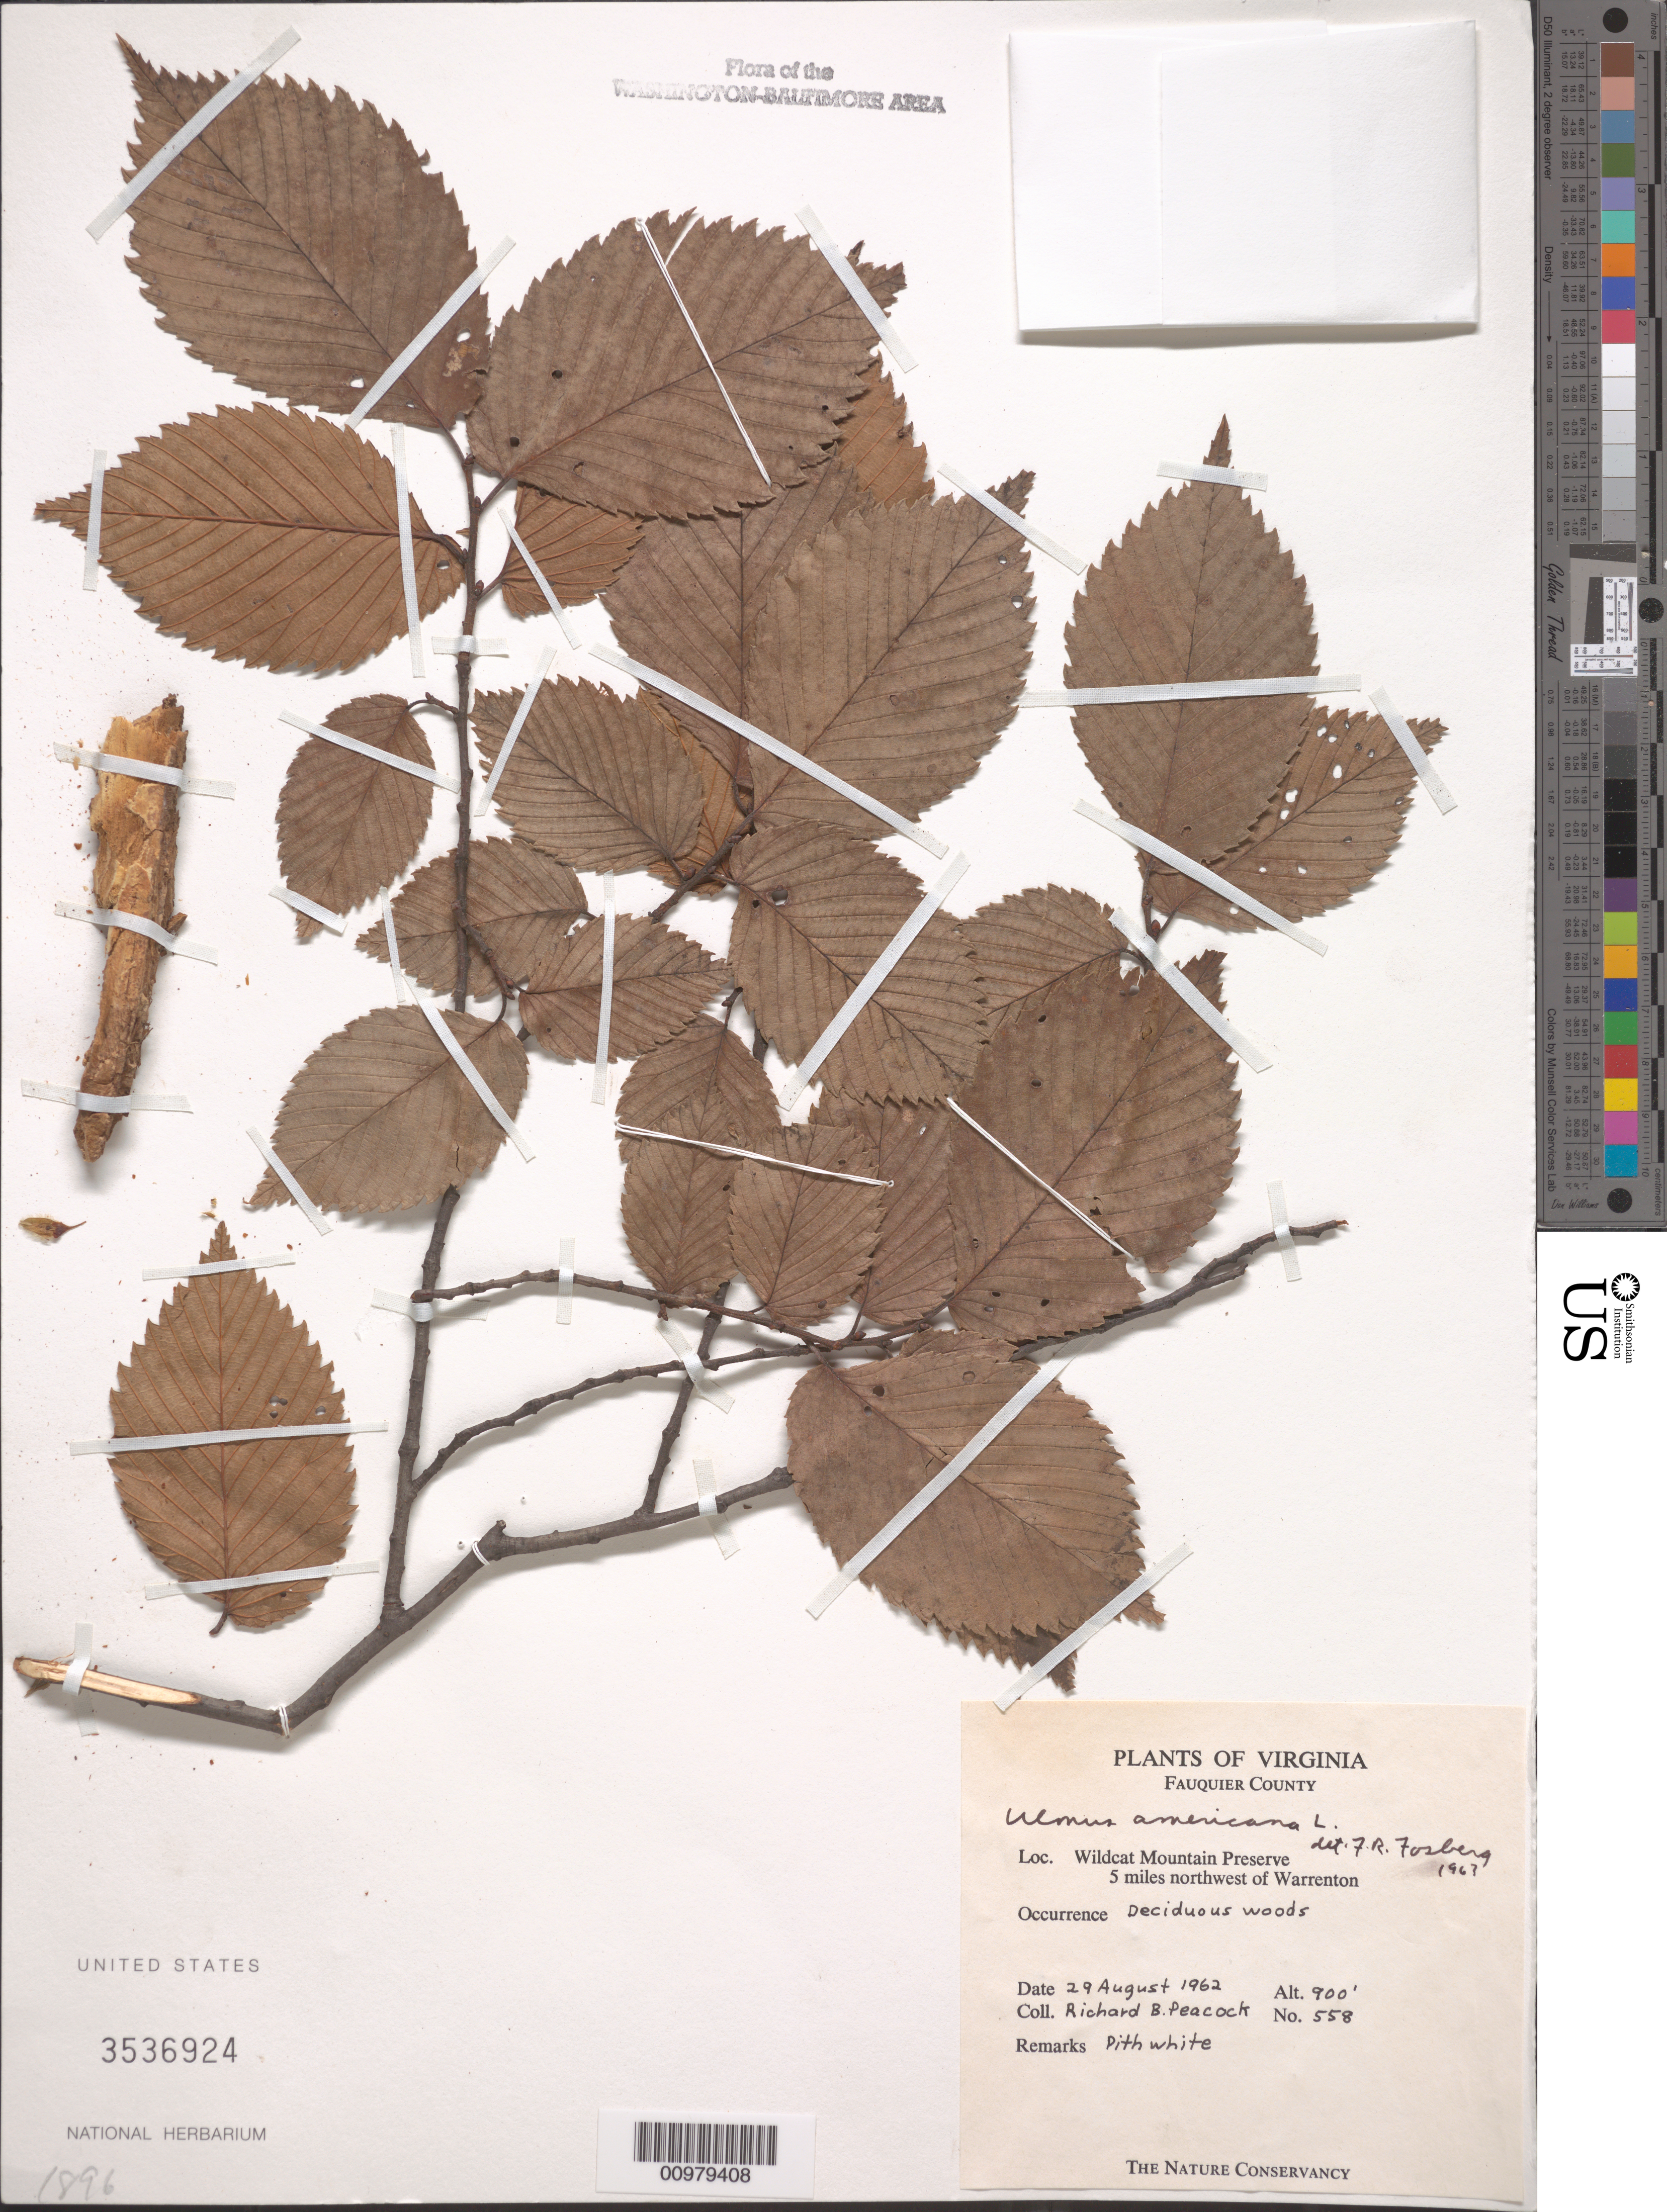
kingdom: Plantae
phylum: Tracheophyta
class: Magnoliopsida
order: Rosales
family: Ulmaceae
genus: Ulmus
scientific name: Ulmus americana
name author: L.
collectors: R. Peacock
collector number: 558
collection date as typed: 29 Aug 1962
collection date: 1962-08-29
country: United States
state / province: Virginia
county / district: Fauquier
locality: Wildcat Mountain Preserve, 5 Mi NW of Warrenton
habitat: deciduous woods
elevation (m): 274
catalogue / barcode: US 3536924